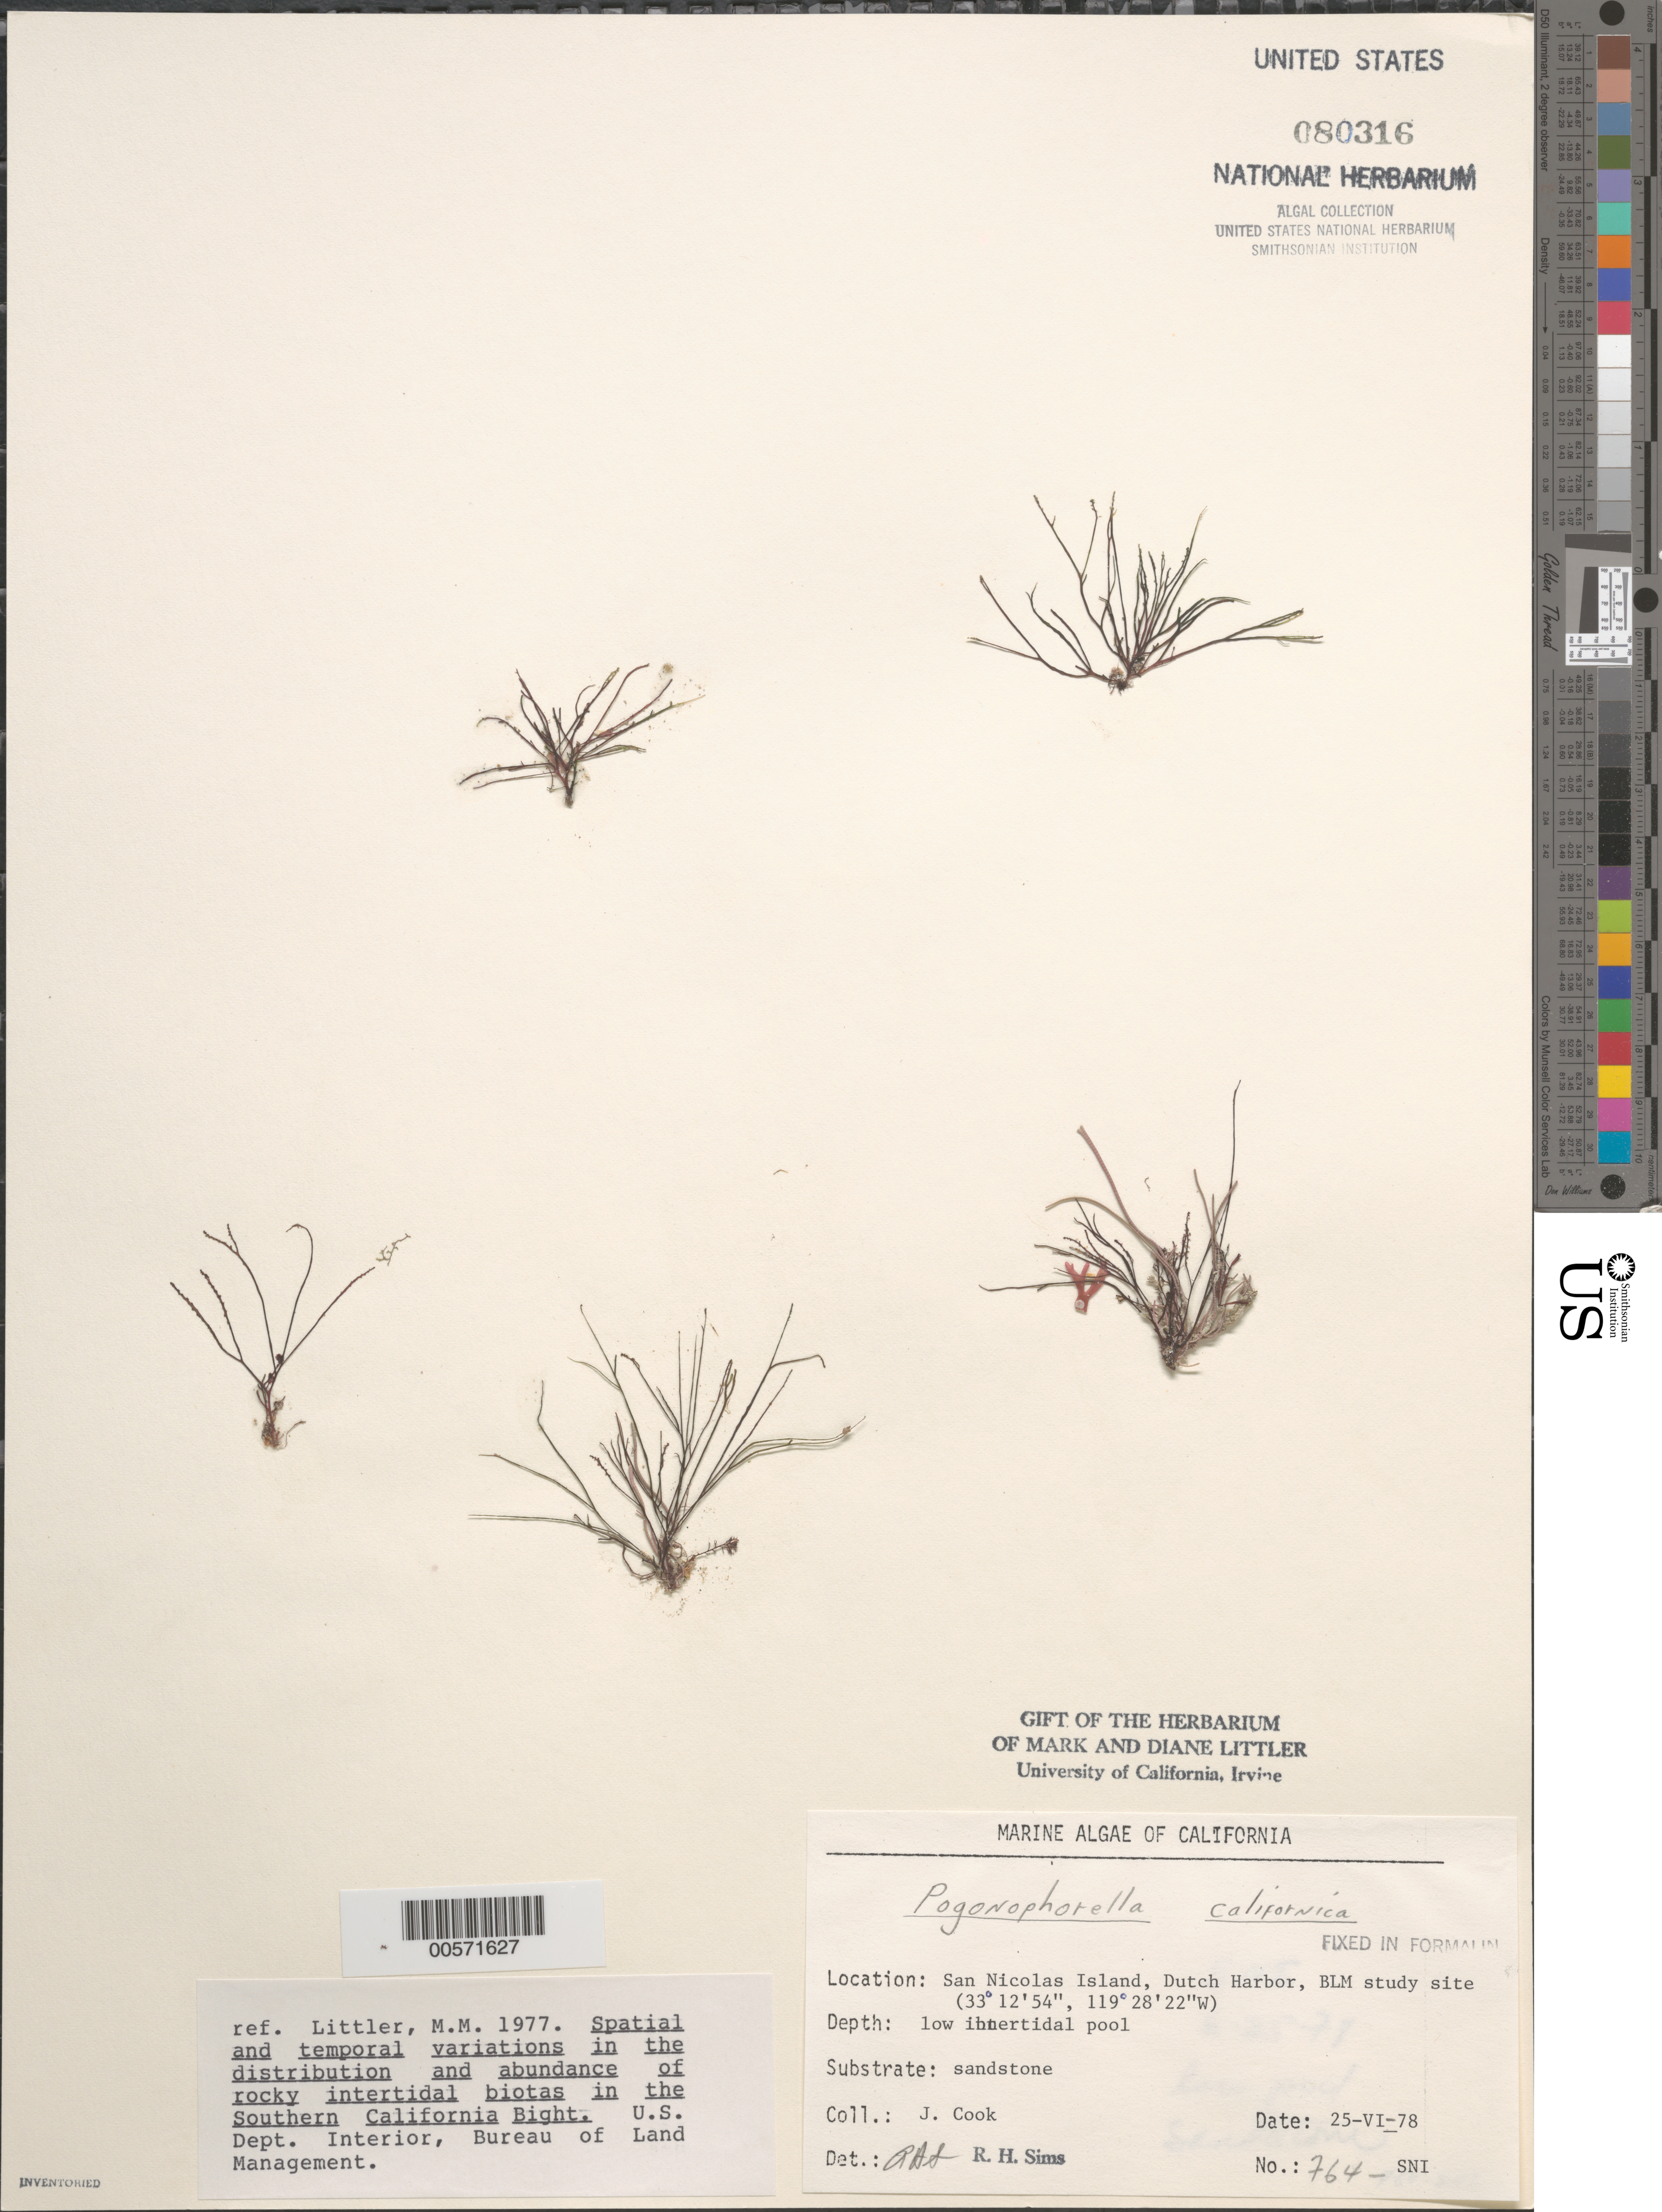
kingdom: Plantae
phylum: Rhodophyta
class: Florideophyceae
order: Ceramiales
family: Dasyaceae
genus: Dasya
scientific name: Dasya binghamiae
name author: A.J.K. Millar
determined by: Algae name updating Project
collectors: J. Cook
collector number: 764-sni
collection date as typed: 25 Jun 1978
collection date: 1978-06-25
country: United States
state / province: California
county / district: Ventura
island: San Nicolas Island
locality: Dutch Harbor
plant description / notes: BLM-SOCALBIGHT Rocky Intertidal Survey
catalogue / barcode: US 80316